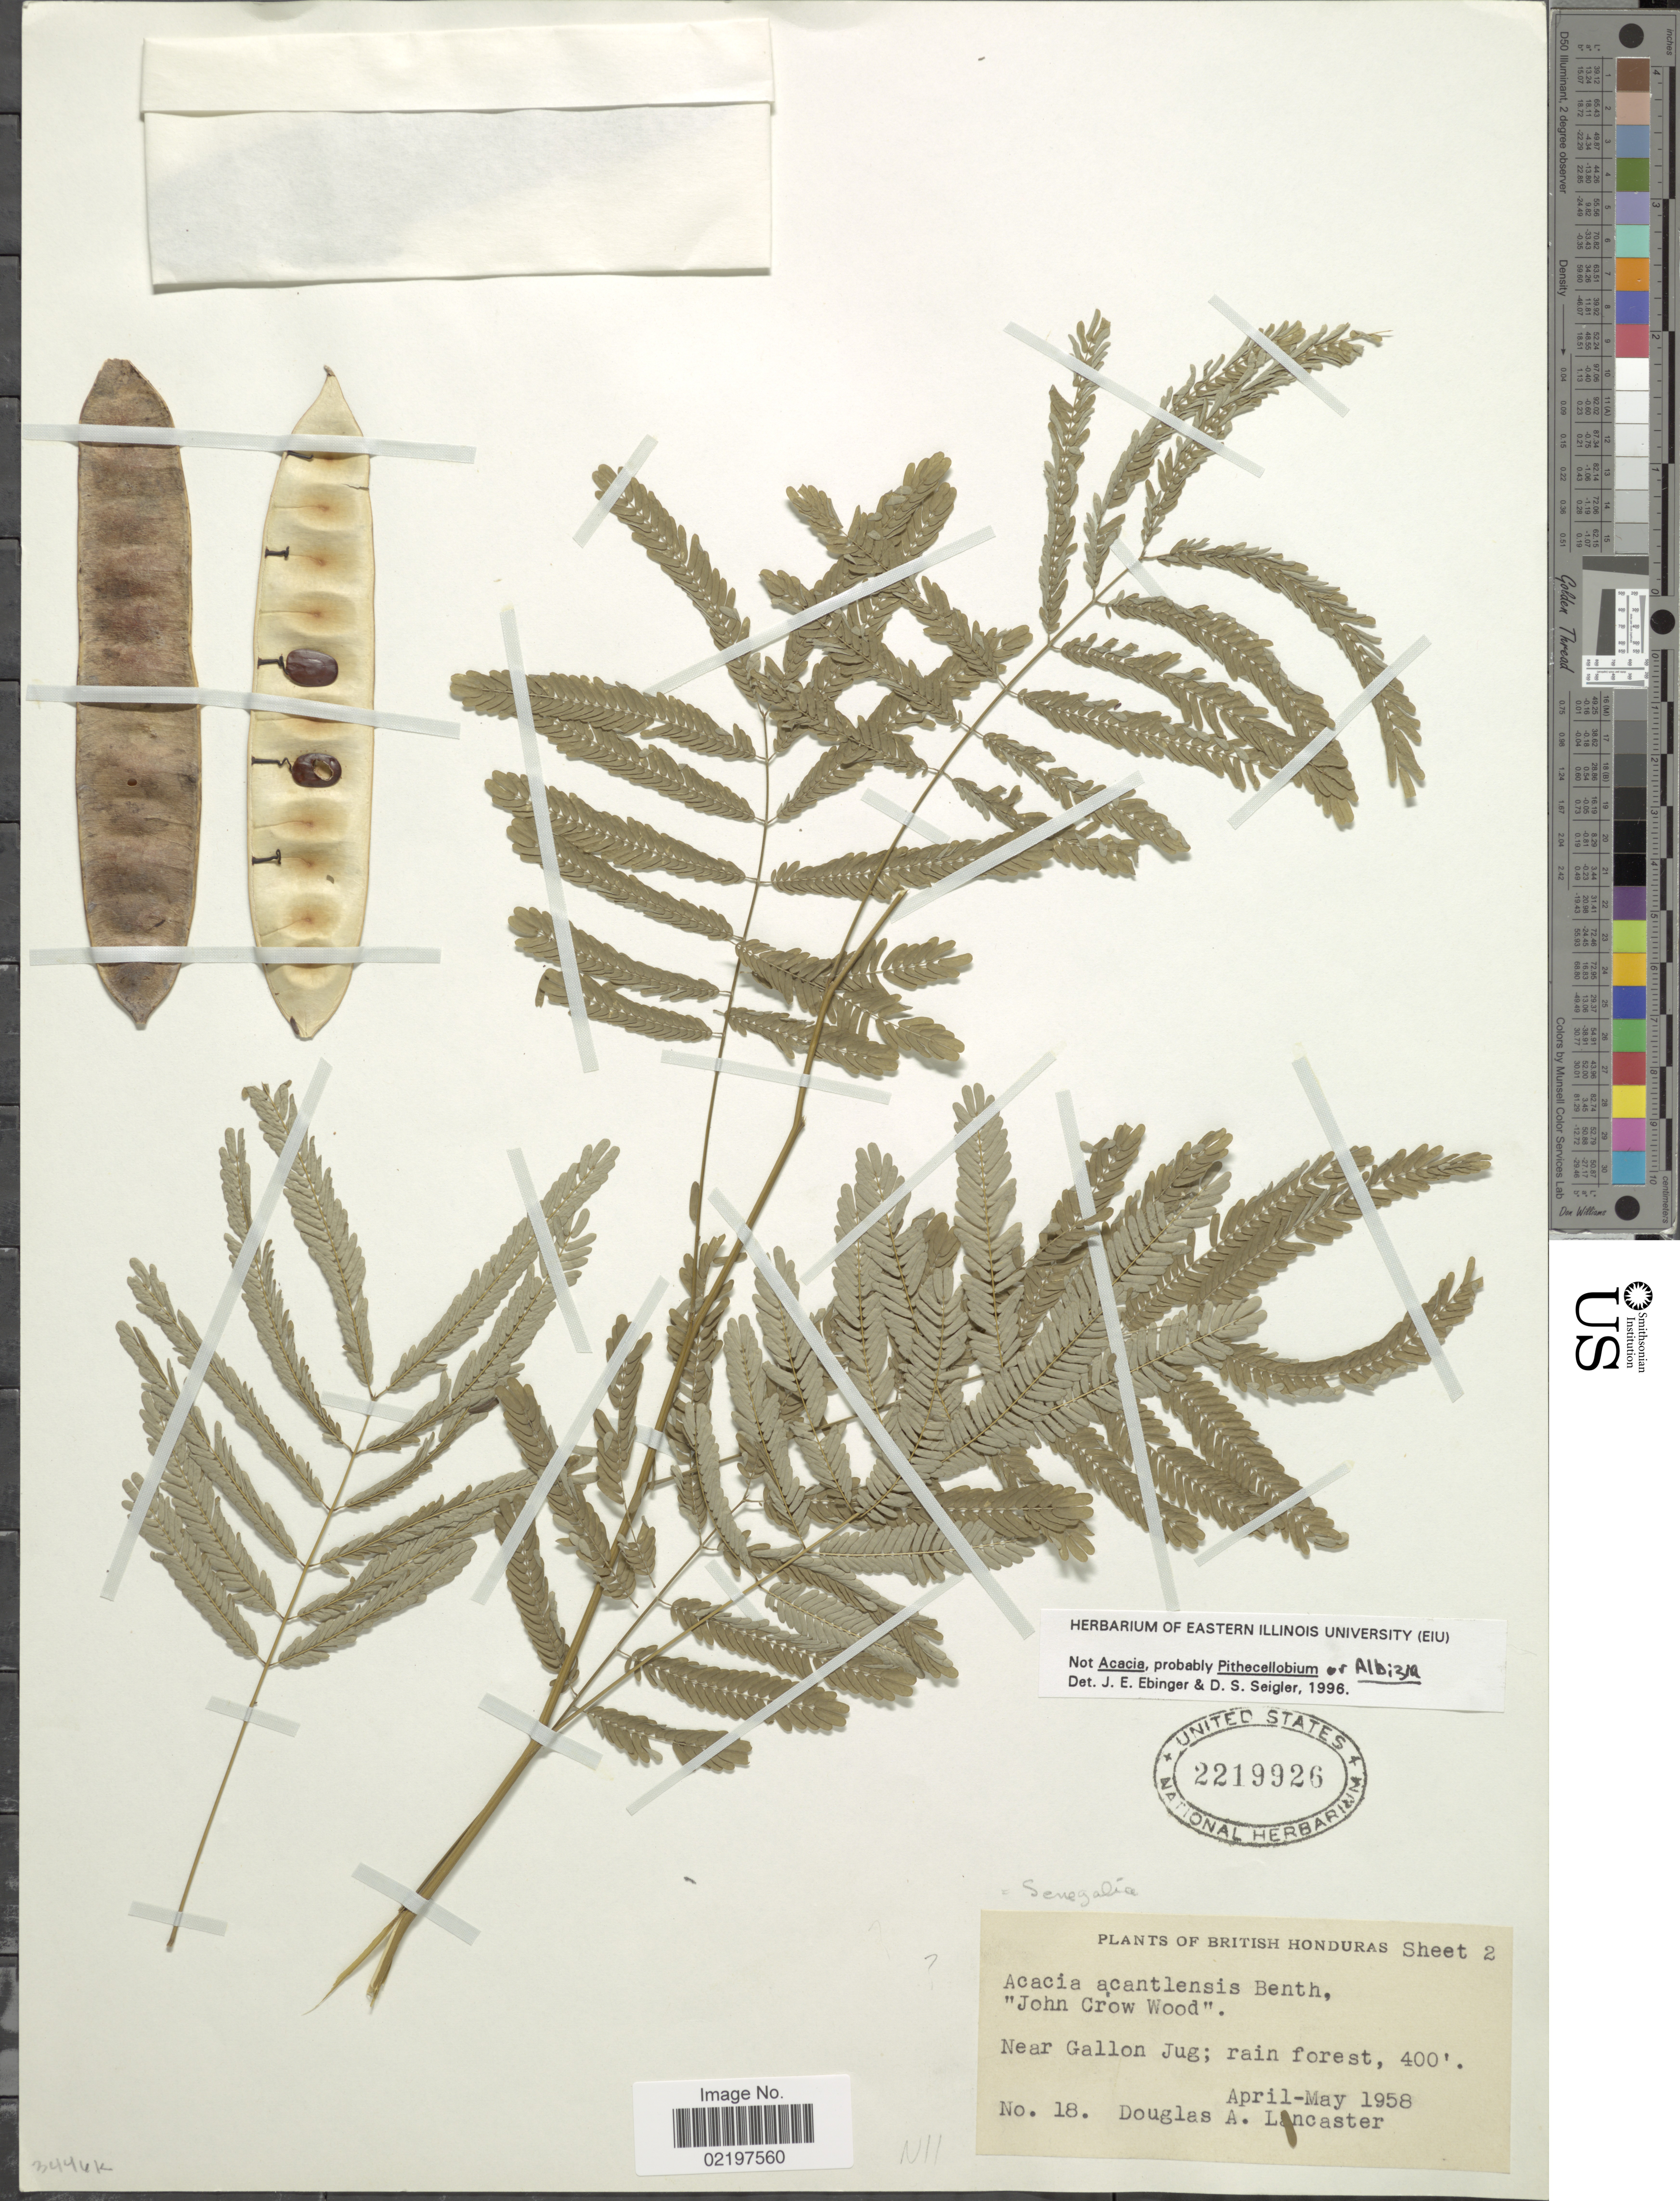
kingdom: Plantae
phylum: Tracheophyta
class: Magnoliopsida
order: Fabales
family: Fabaceae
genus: Mariosousa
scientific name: Mariosousa usumacintensis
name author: (Lundell) Seigler & Ebinger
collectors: D. Lancaster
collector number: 18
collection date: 1958-04/1958-05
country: Belize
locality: British Honduras, near Gallon Jug; rain forest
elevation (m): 122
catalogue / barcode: US 2219926